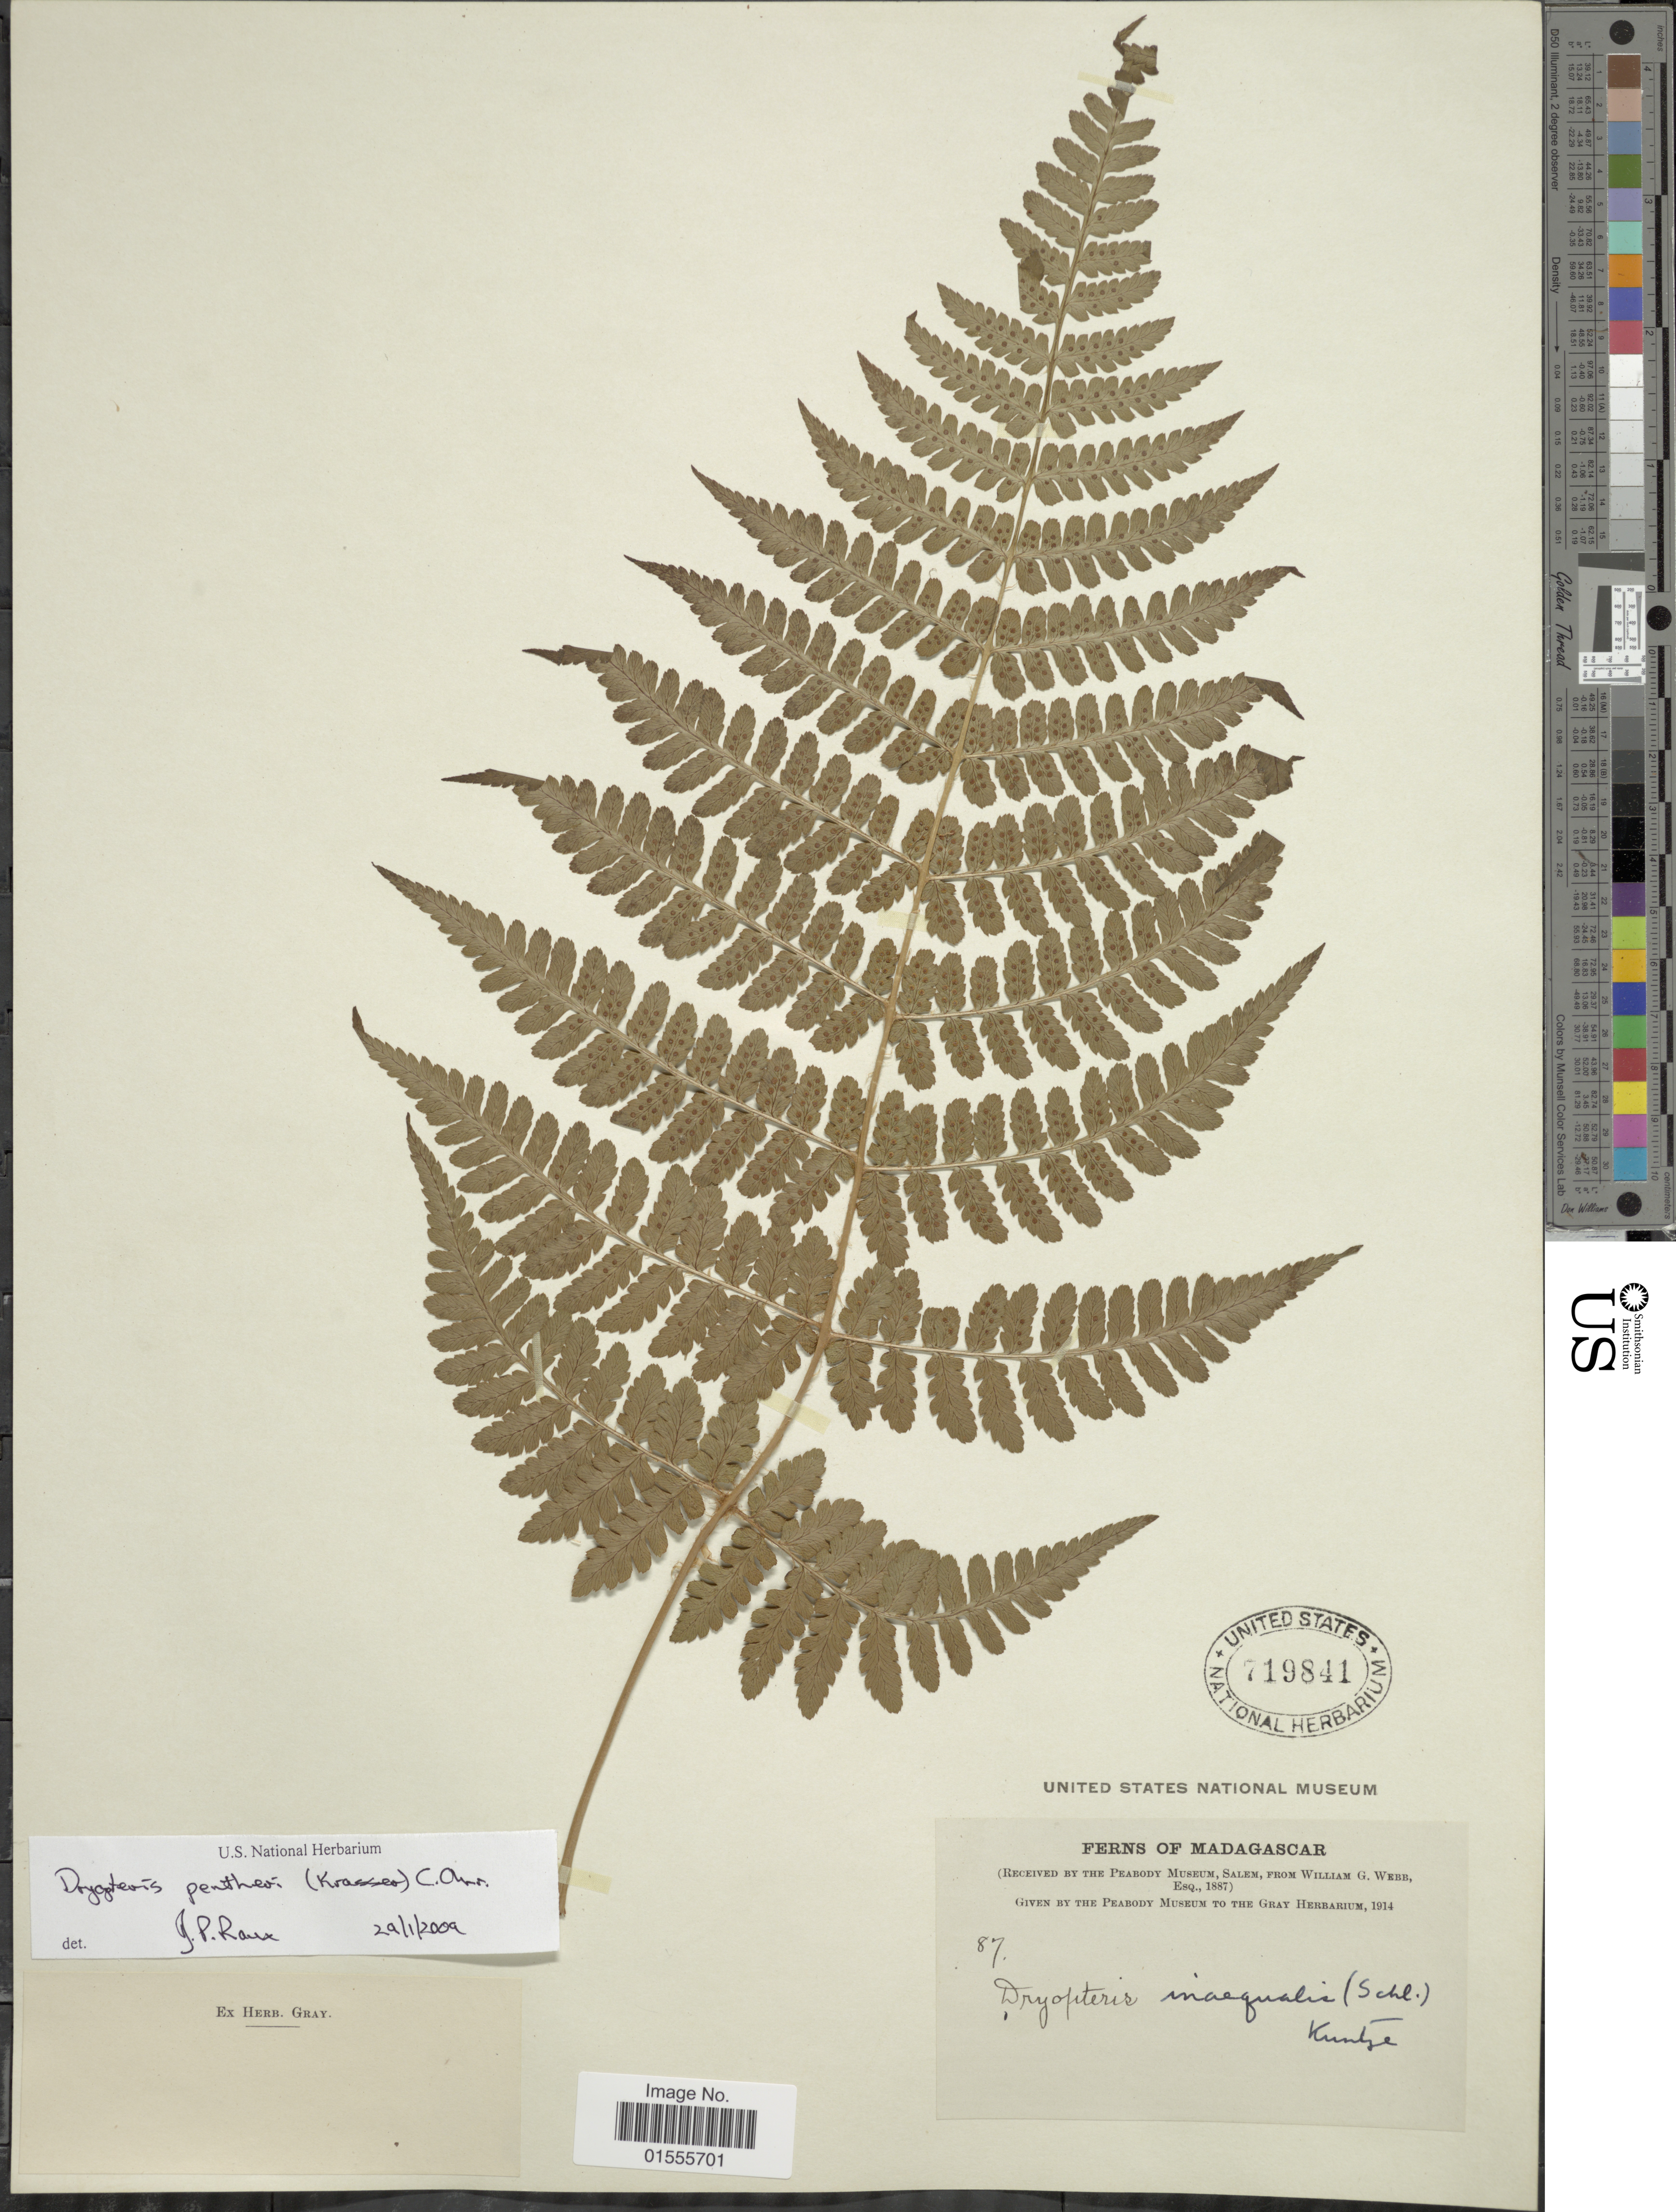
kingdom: Plantae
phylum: Tracheophyta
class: Polypodiopsida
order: Polypodiales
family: Dryopteridaceae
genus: Dryopteris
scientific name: Dryopteris pentheri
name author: (Krasser) C. Chr.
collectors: W. Webb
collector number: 87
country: Madagascar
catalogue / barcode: US 719841